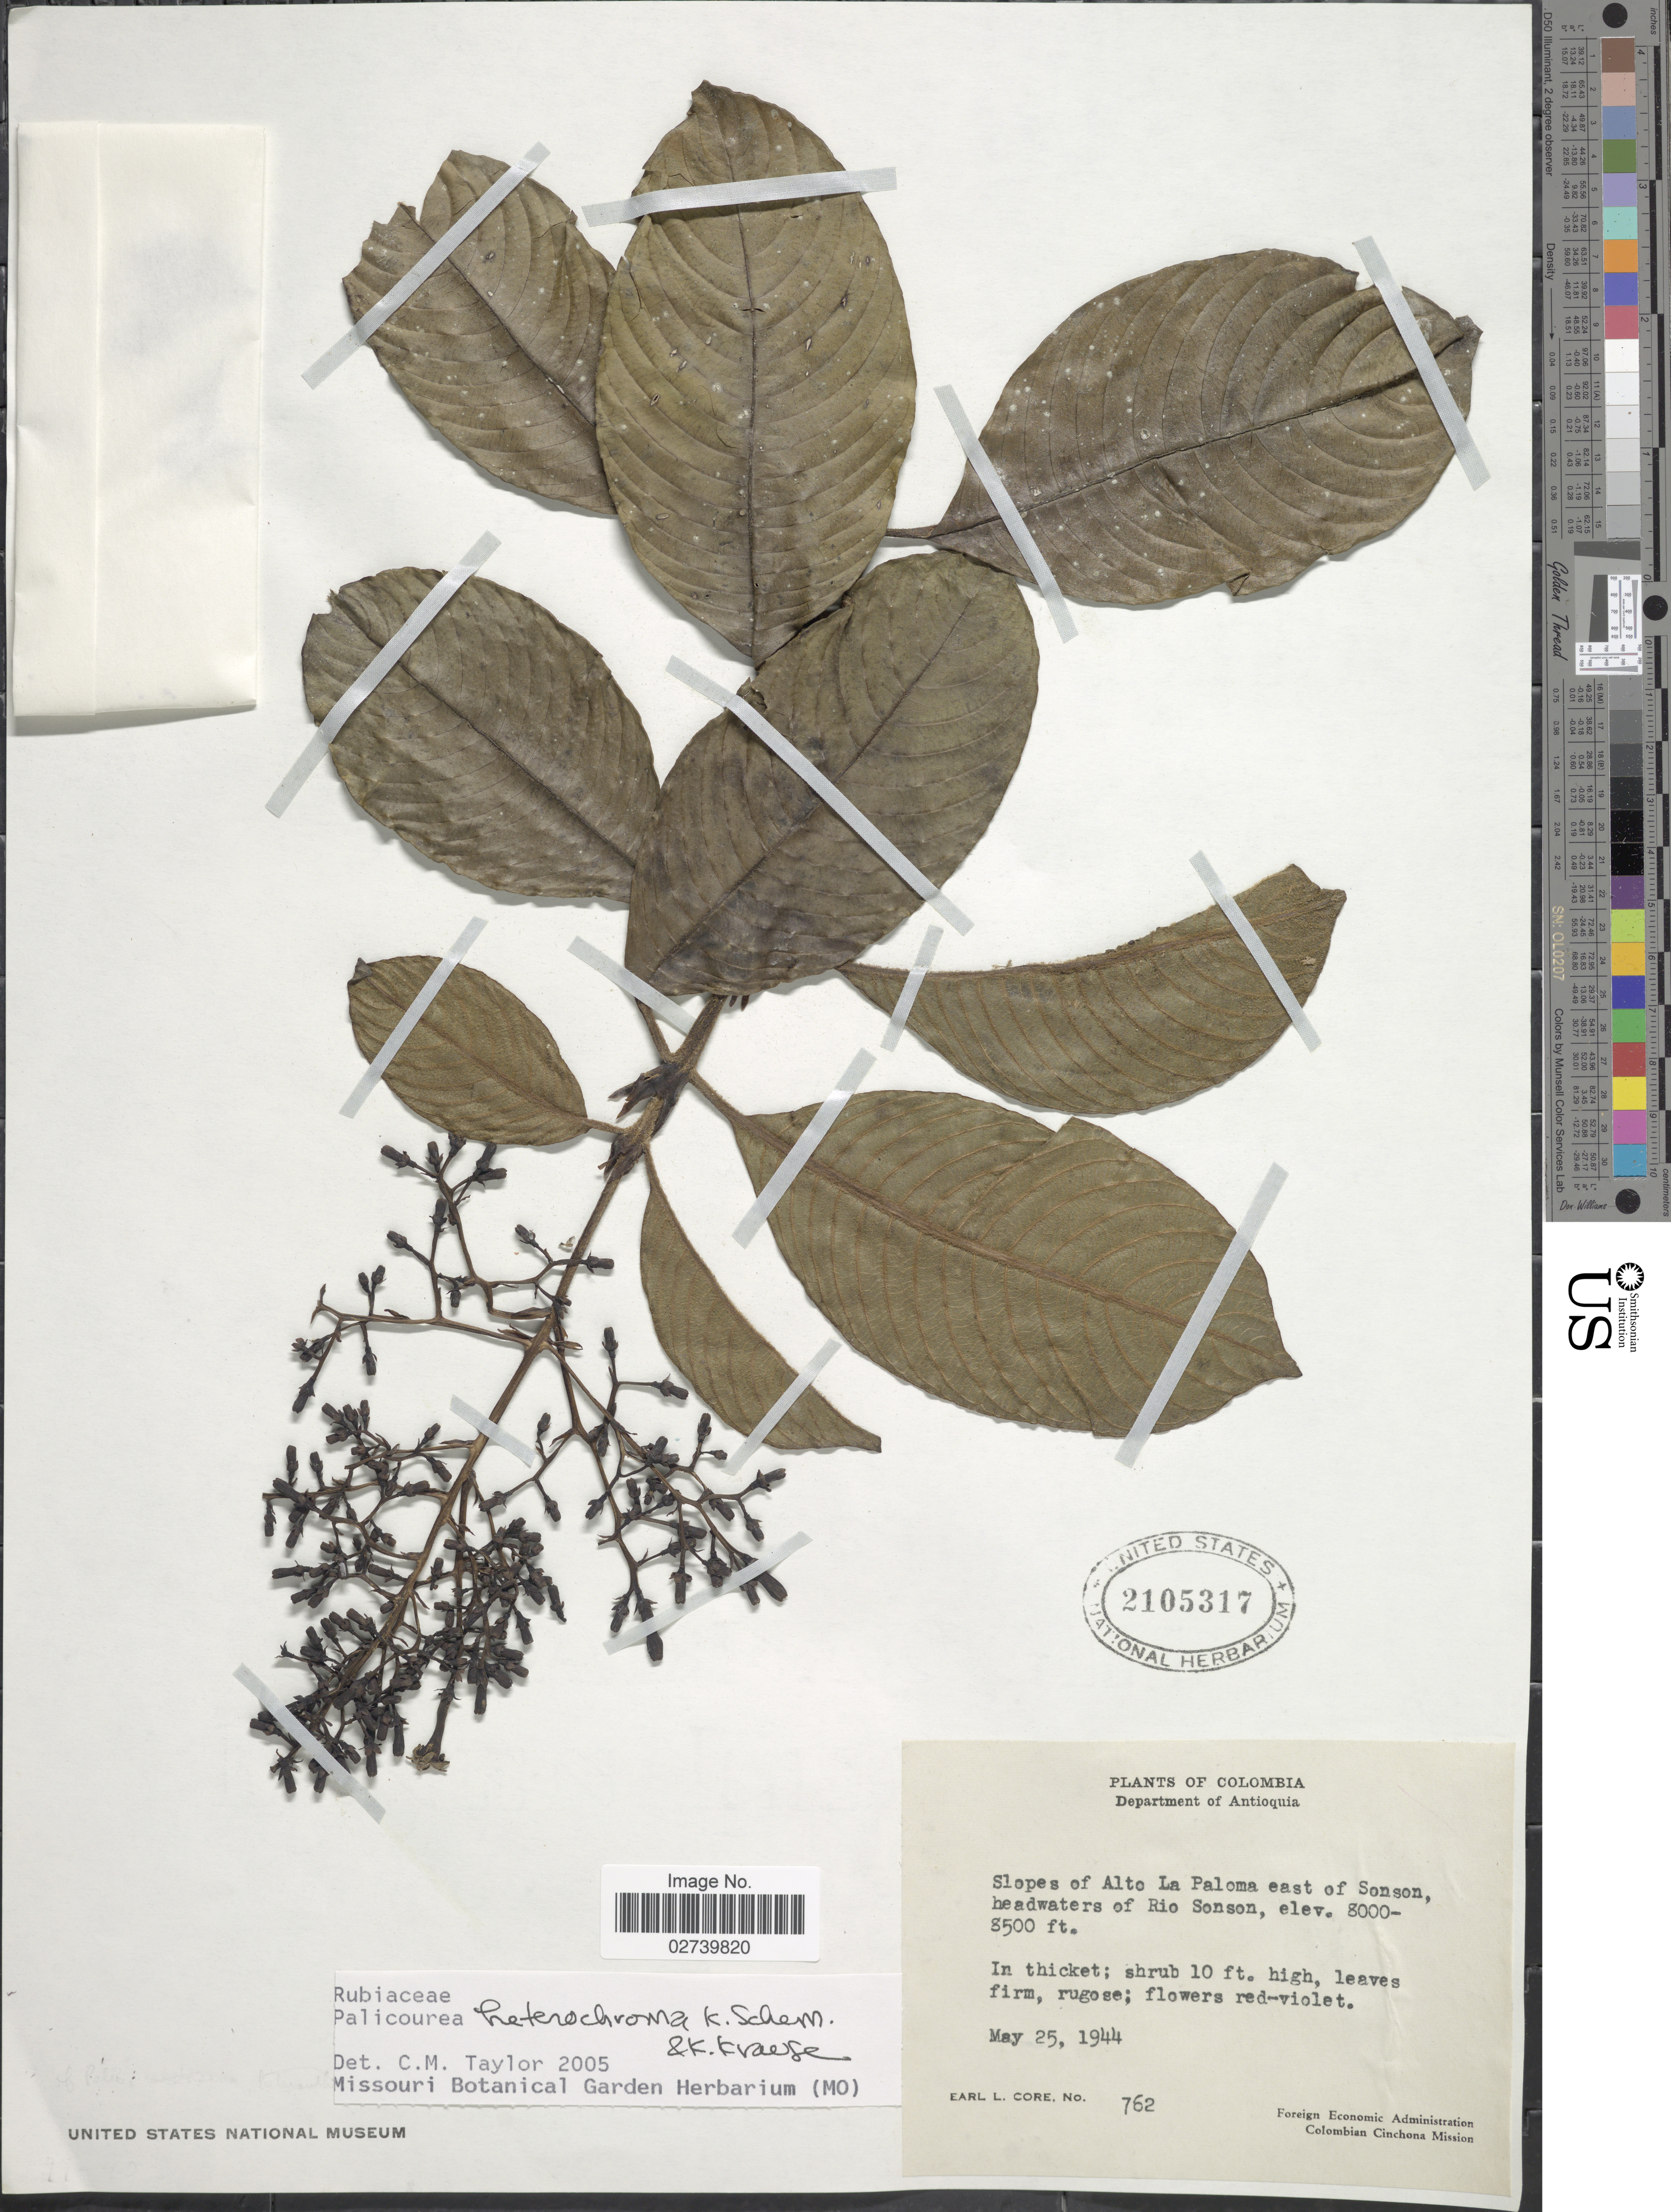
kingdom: Plantae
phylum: Tracheophyta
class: Magnoliopsida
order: Gentianales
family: Rubiaceae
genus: Palicourea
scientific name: Palicourea heterochroma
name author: K. Schum. & K. Krause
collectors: E. L. Core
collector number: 762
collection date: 1944-05-25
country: Colombia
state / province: Antioquia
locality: Slopes of Alto La Paloma east of Sonson, headwaters of Rio Sonson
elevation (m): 2438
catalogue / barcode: US 2105317